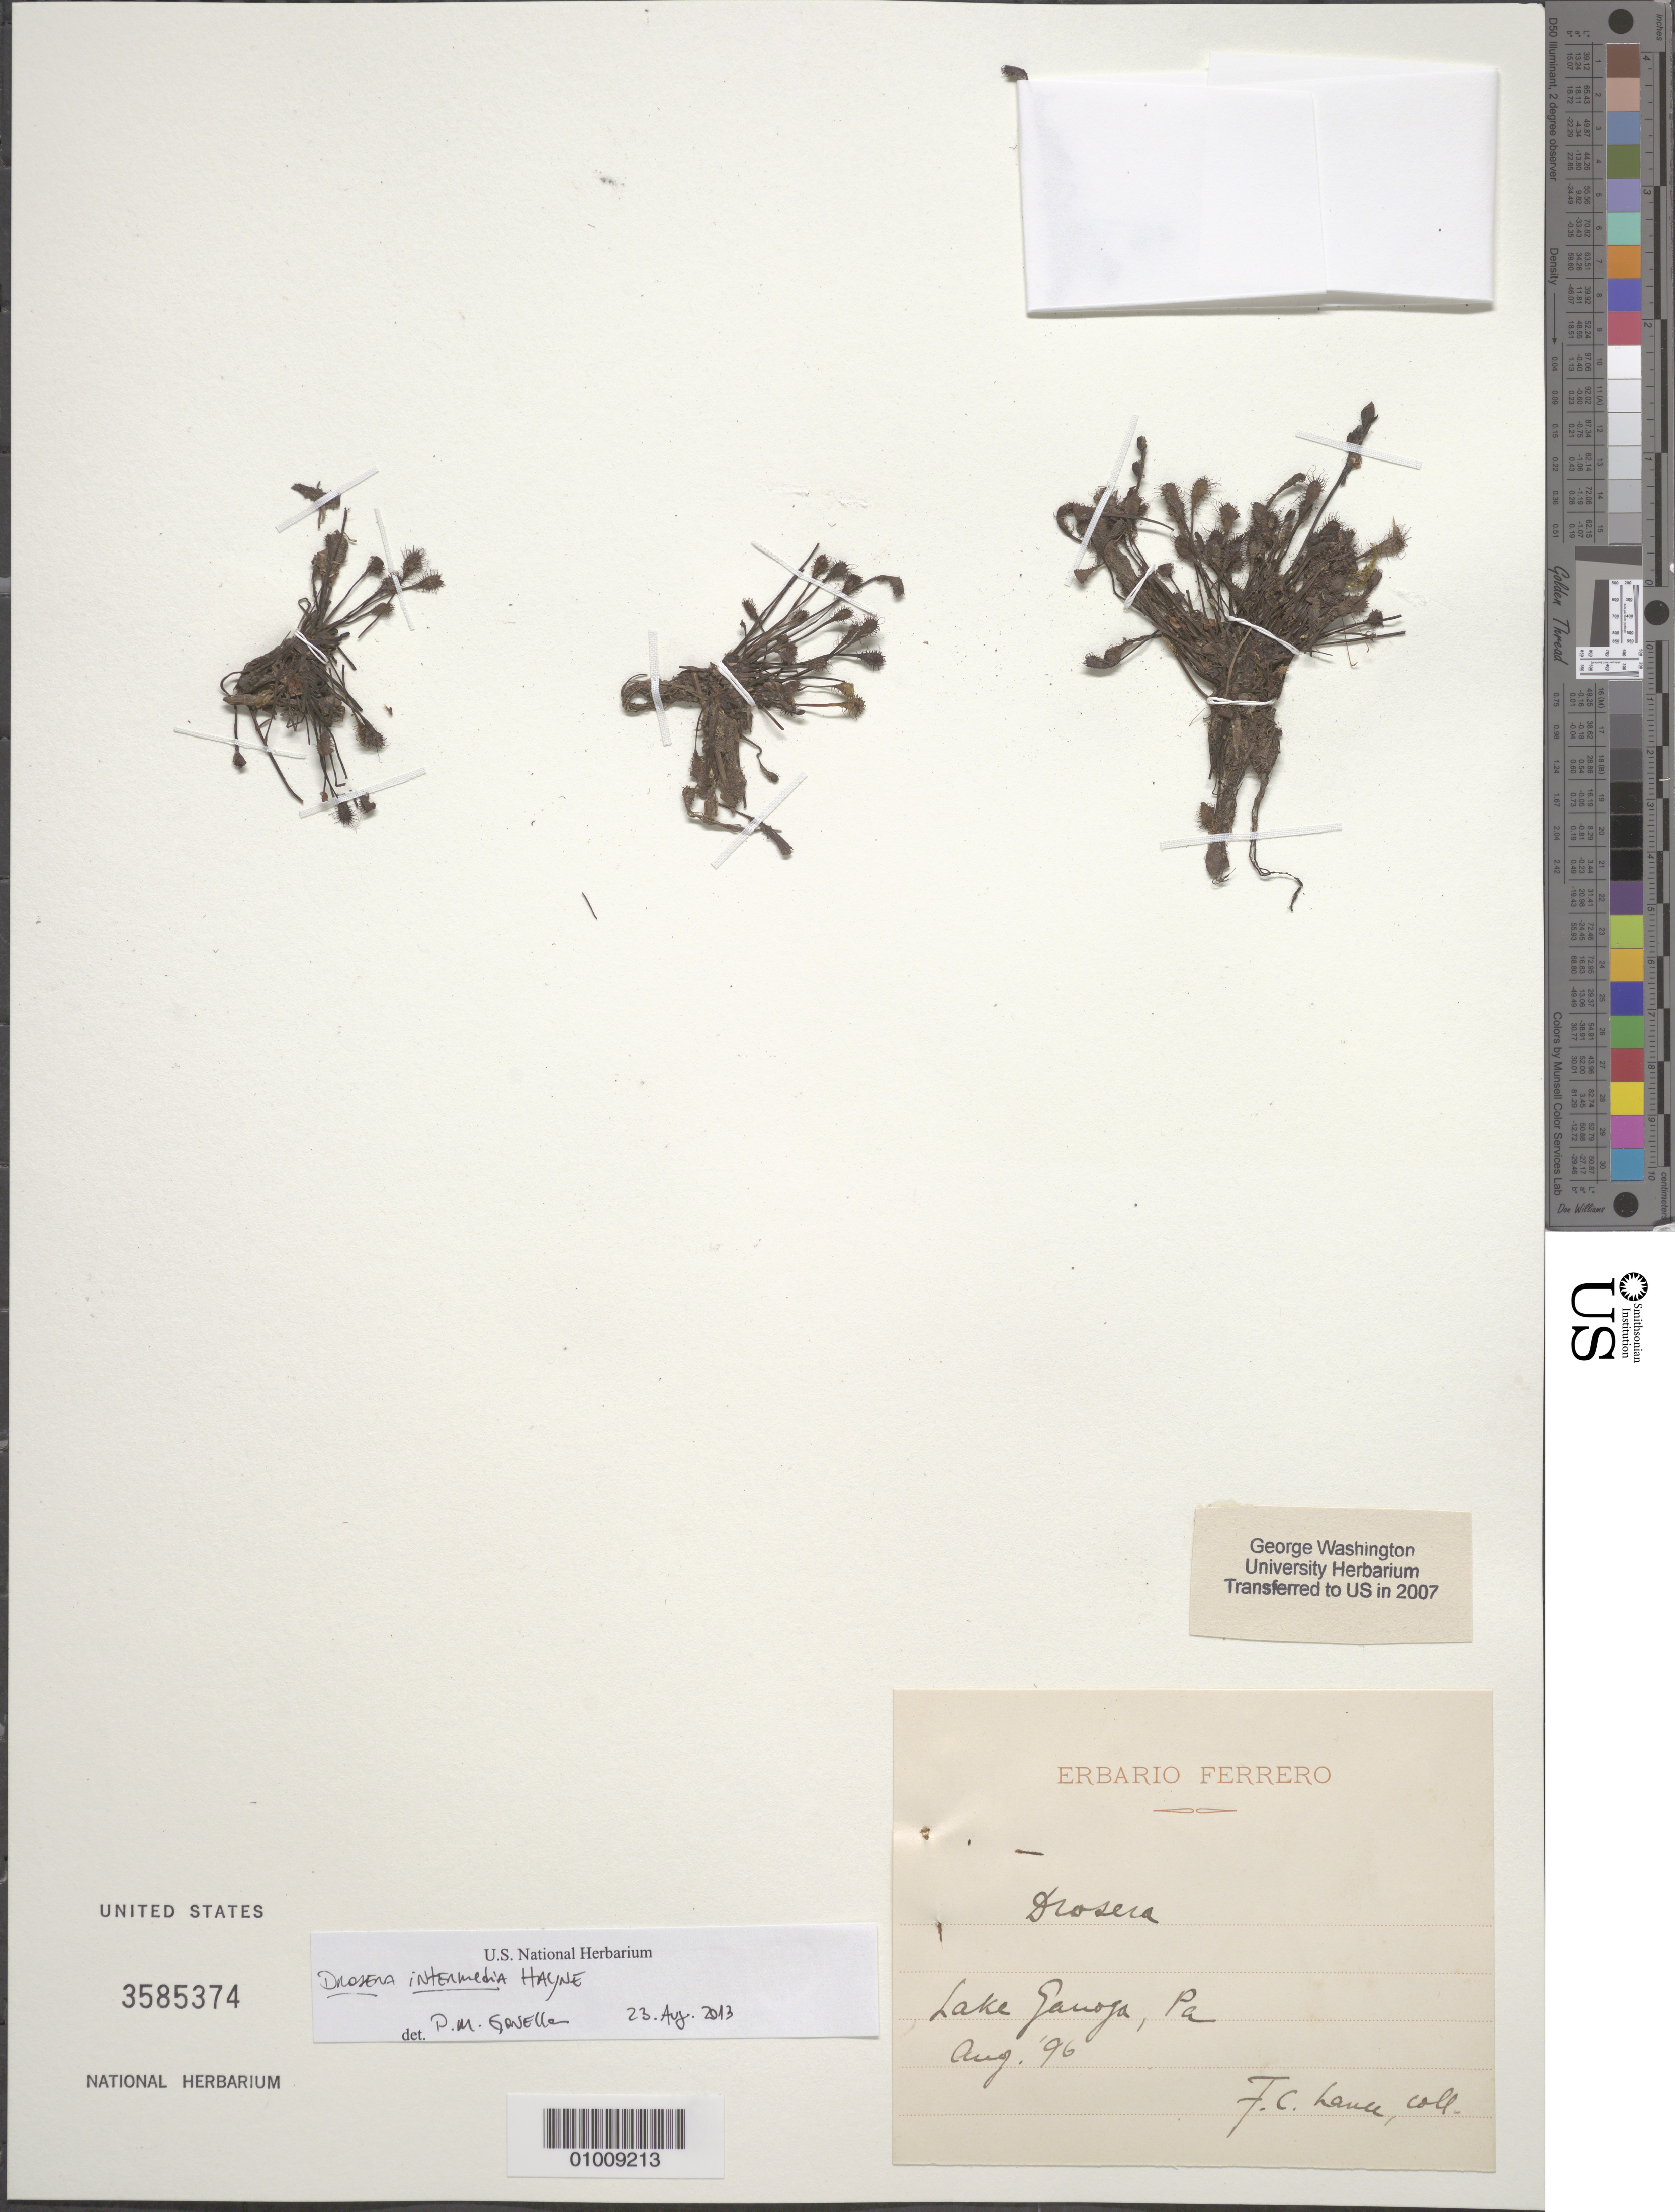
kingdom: Plantae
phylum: Tracheophyta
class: Magnoliopsida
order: Caryophyllales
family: Droseraceae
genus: Drosera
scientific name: Drosera intermedia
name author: Hayne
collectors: F. Lance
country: United States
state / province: Pennsylvania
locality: Lake Gauoga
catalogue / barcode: US 3585374